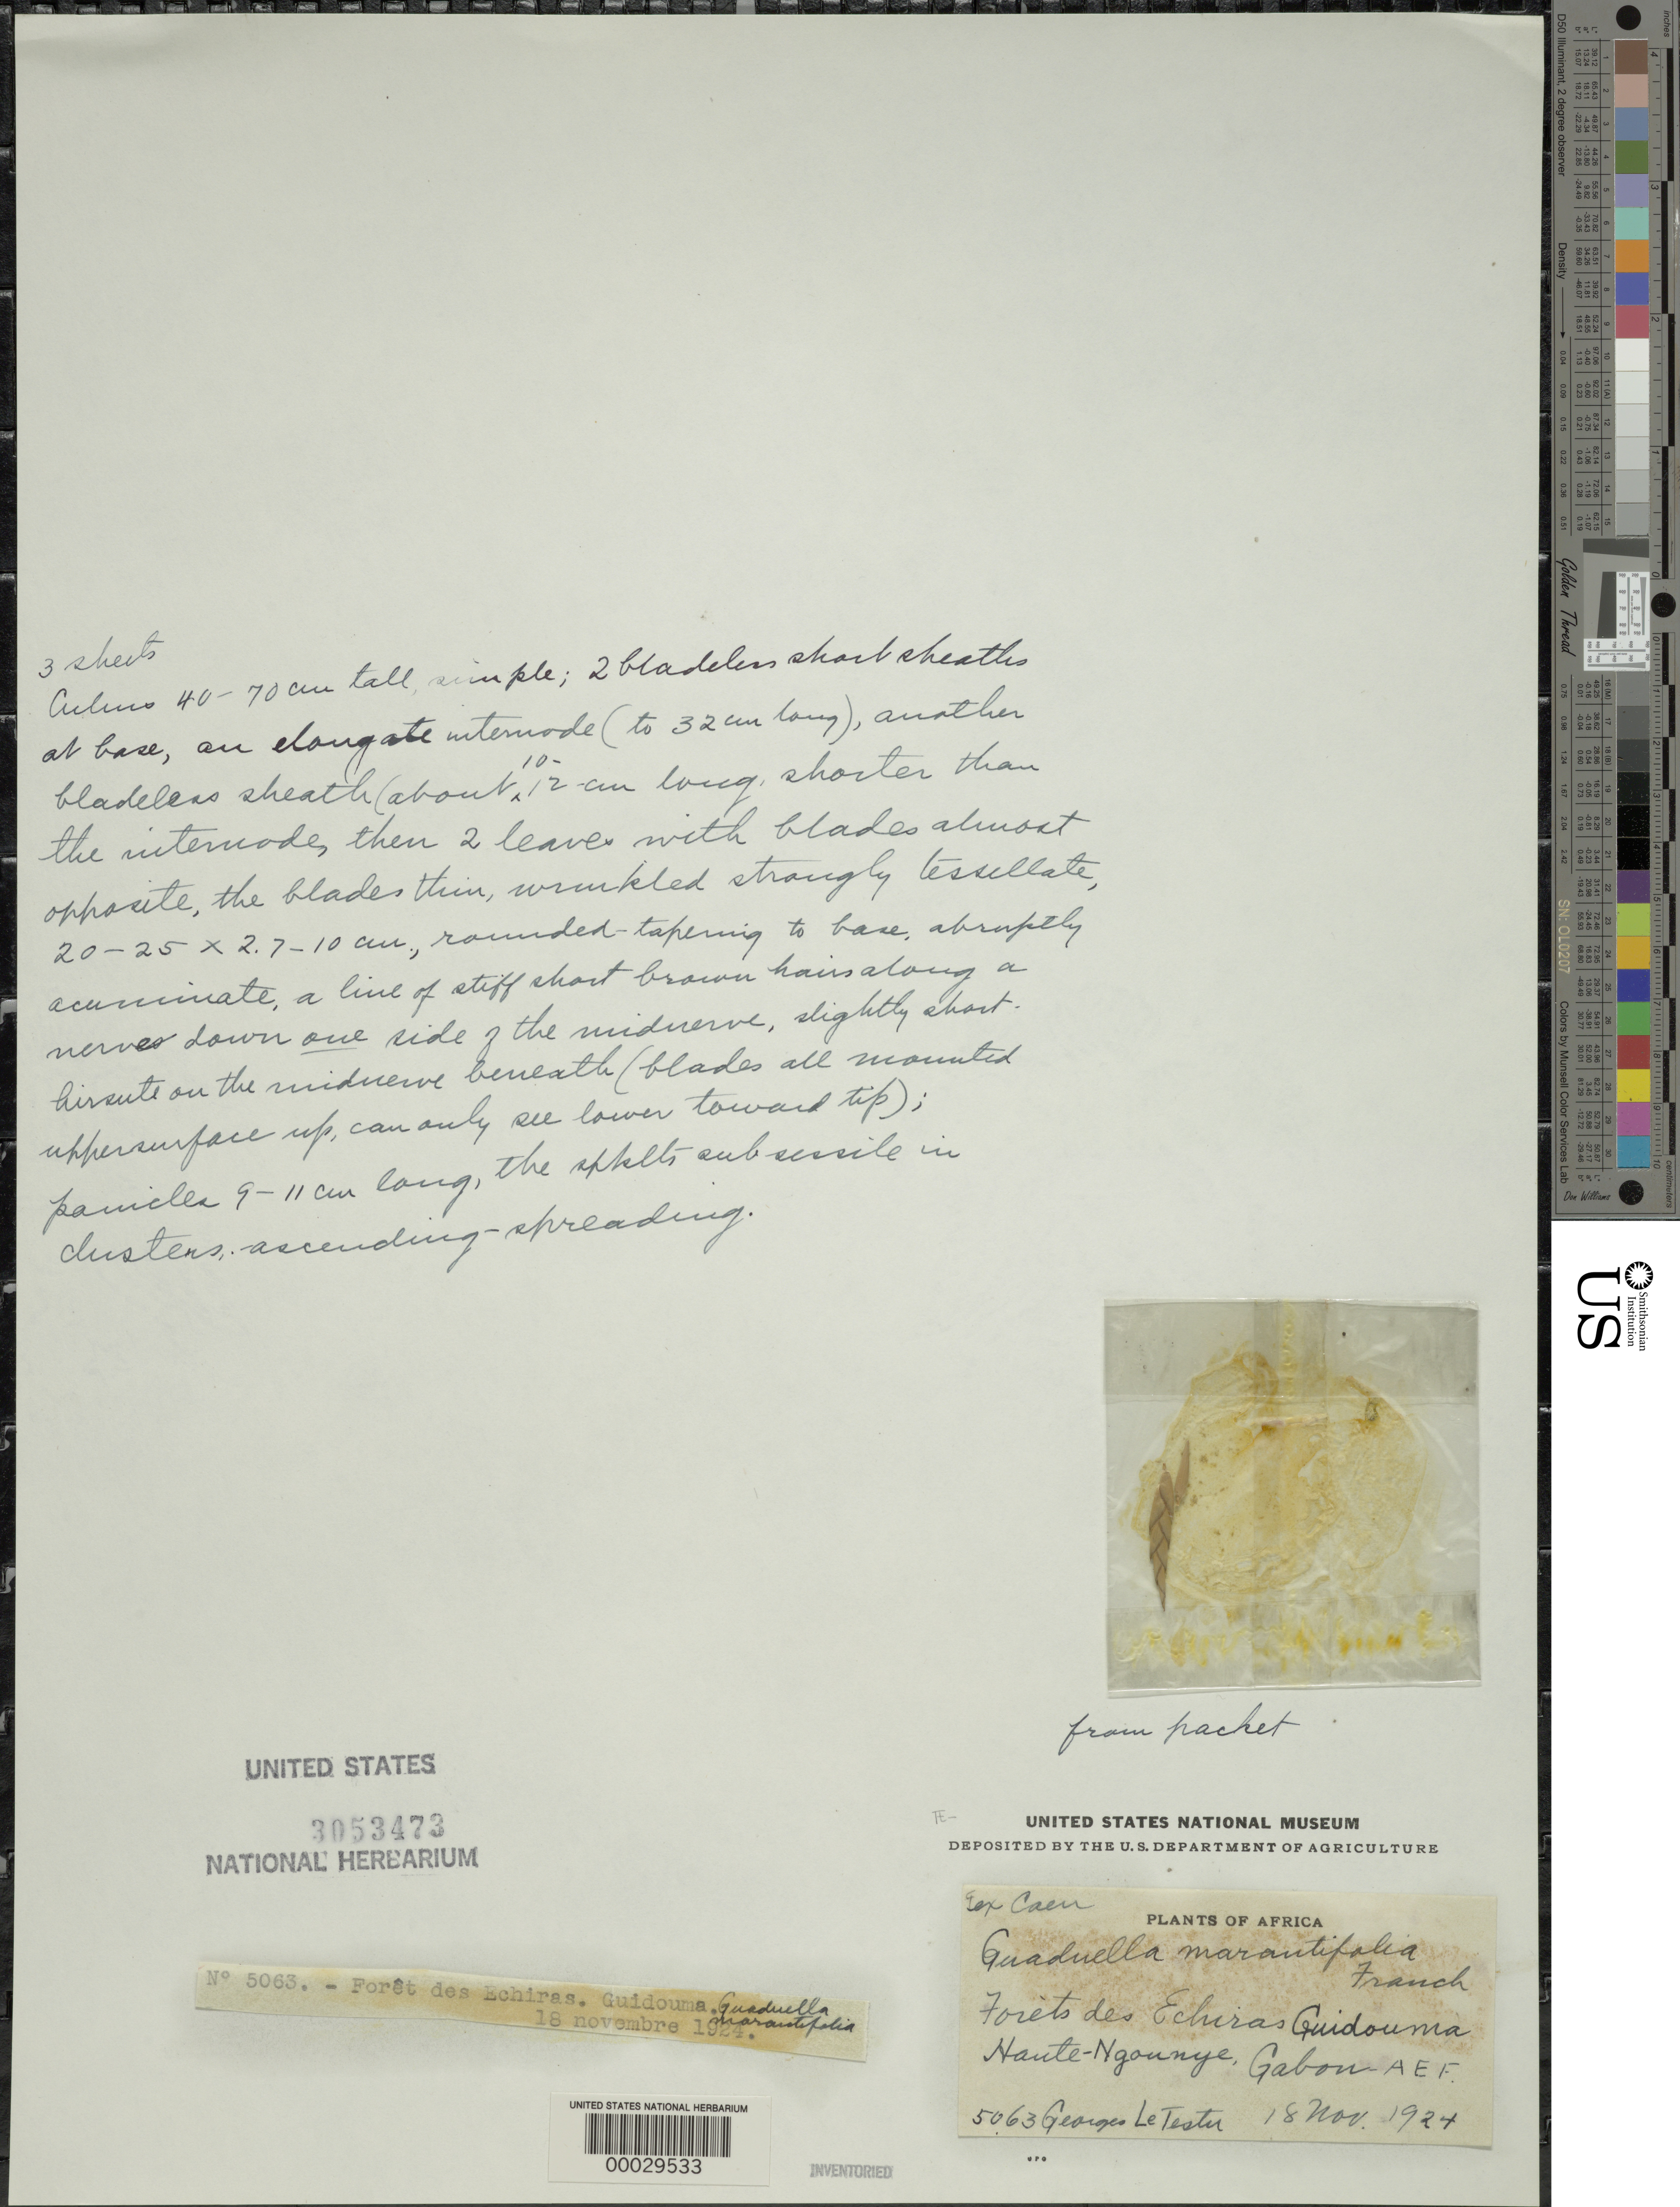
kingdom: Plantae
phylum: Tracheophyta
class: Liliopsida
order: Poales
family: Poaceae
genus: Guaduella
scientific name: Guaduella marantifolia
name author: Franch.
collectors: G. Le Testu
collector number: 5063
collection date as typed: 18 Nov 1924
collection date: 1924-11-18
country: Gabon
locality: Foret des Echiras, Guidouma, Haute-Ngounye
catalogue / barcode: US 3053473